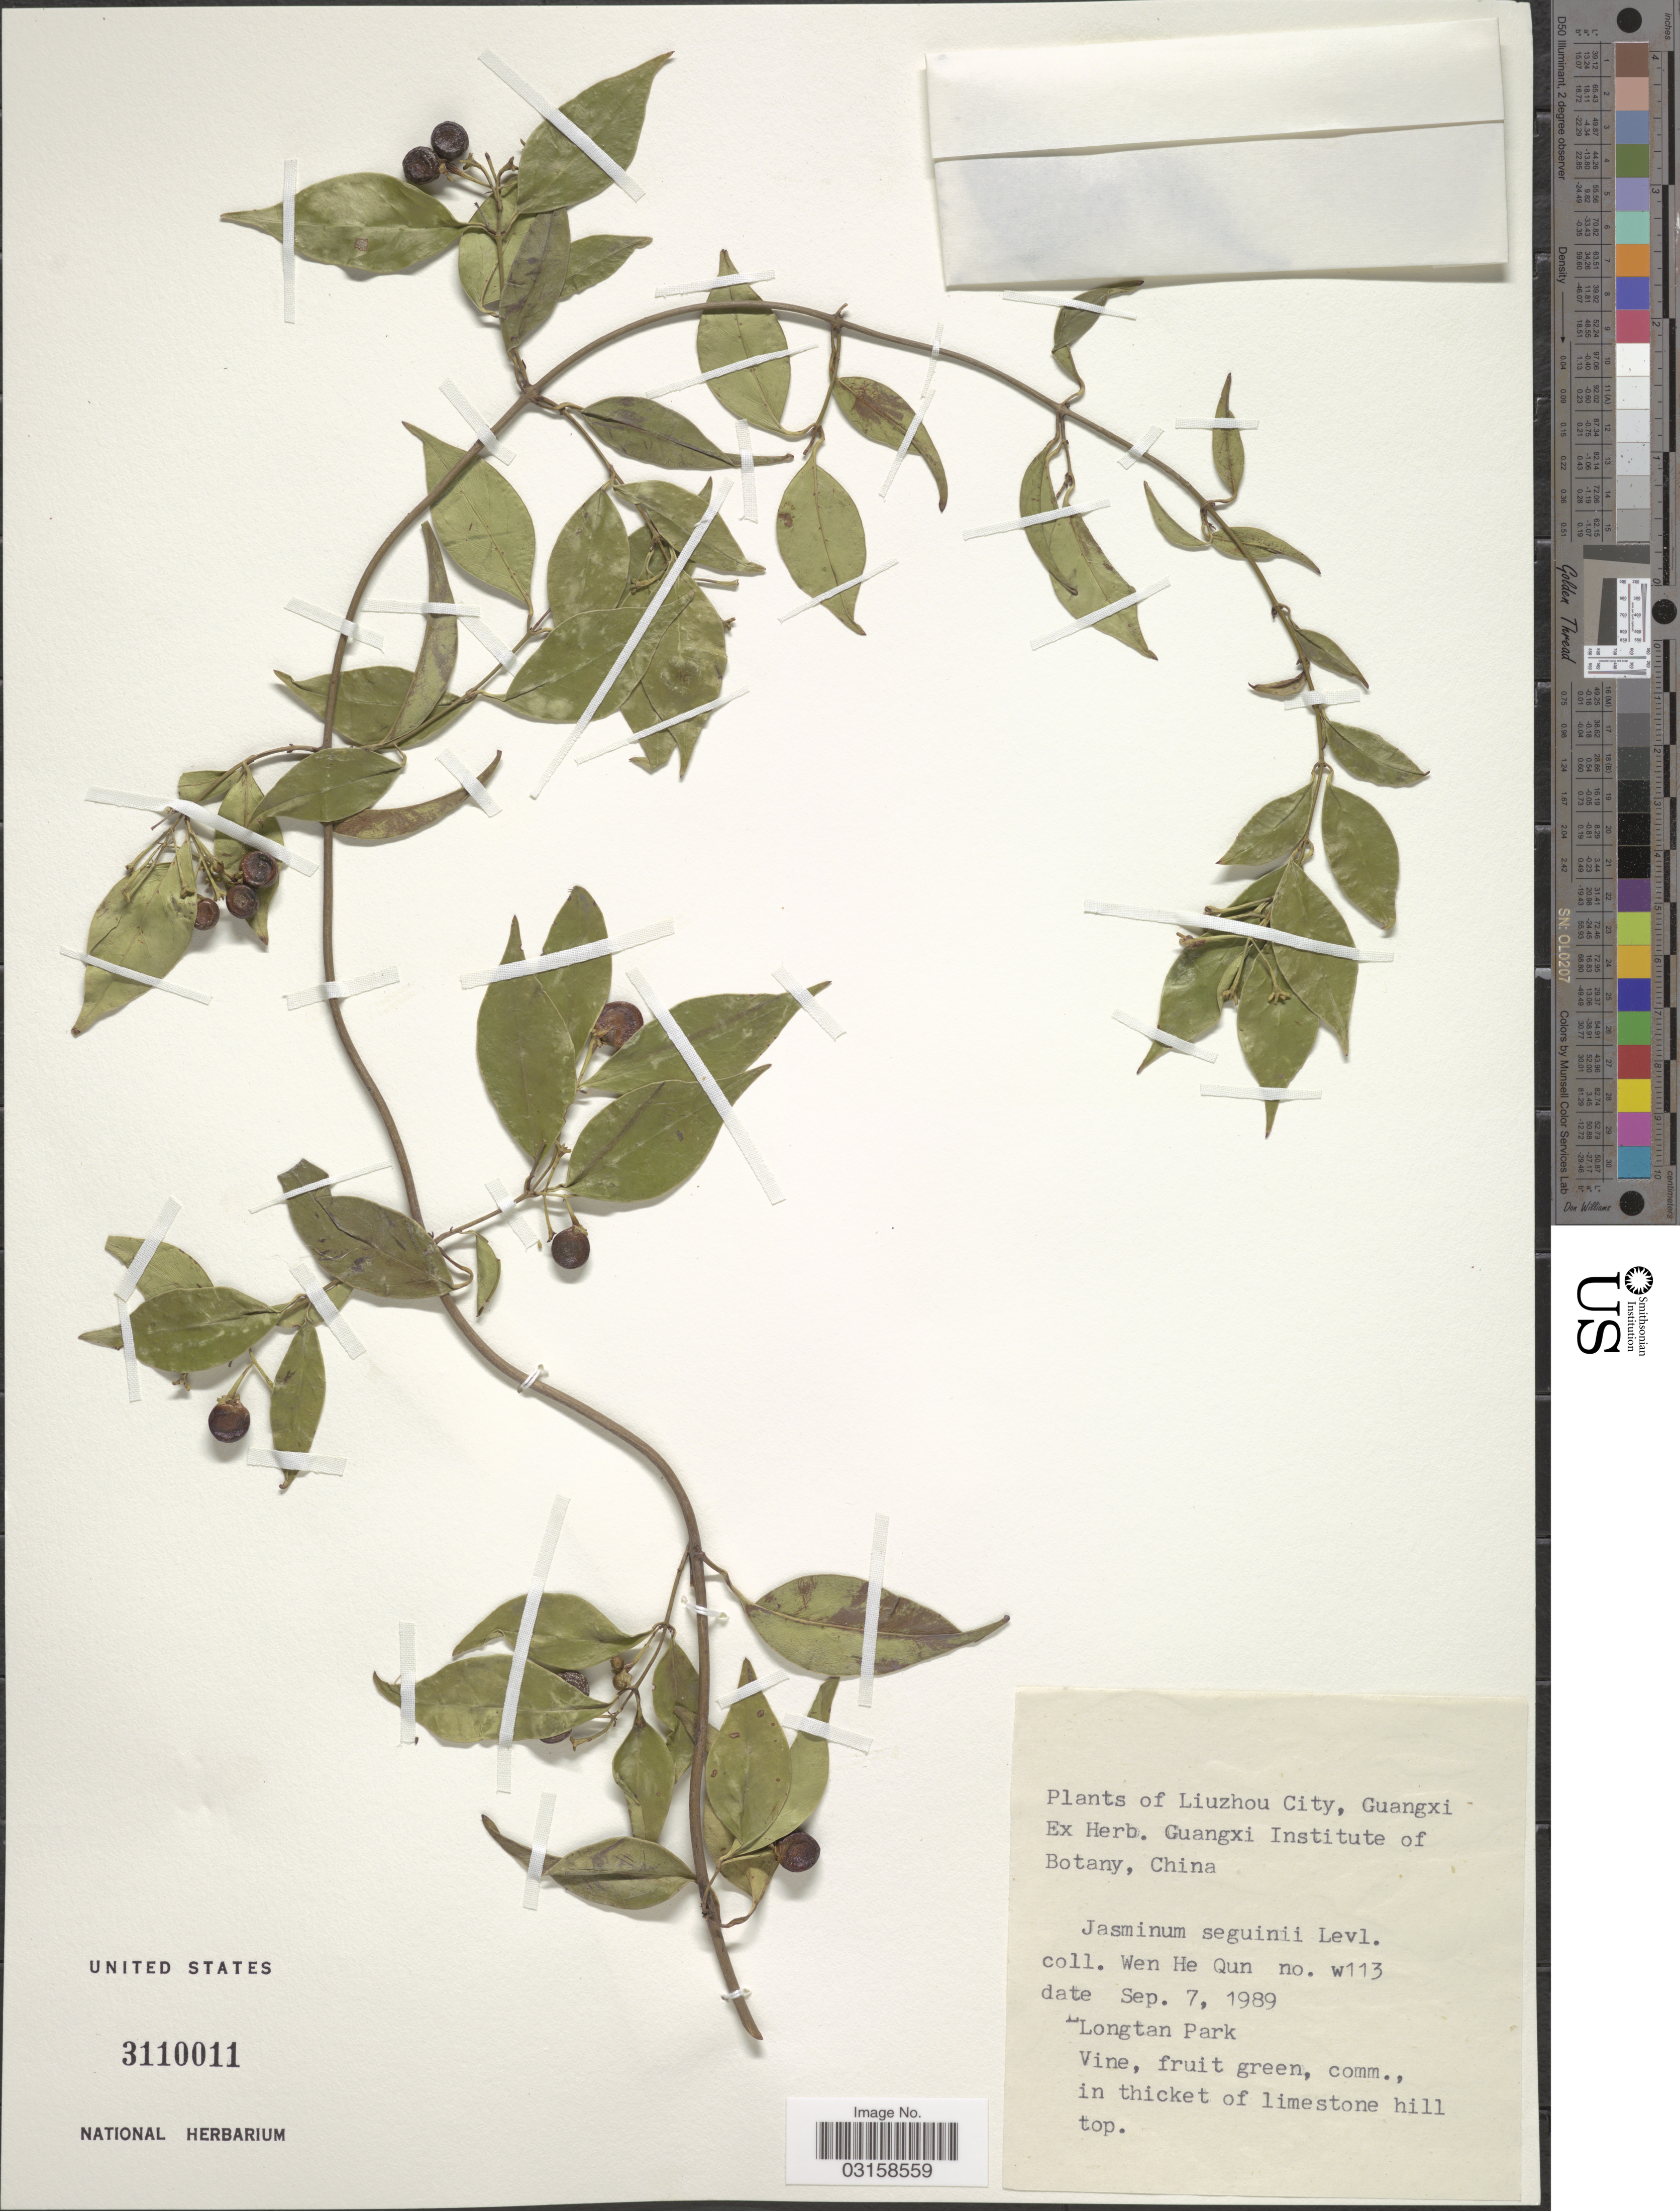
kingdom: Plantae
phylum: Tracheophyta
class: Magnoliopsida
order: Lamiales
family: Oleaceae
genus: Jasminum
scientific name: Jasminum seguinii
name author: H. Lév.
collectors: H. Wen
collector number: W113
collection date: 1989-09-07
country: China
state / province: Guangxi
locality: Liuzhou City. Longtan Park.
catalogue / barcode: US 3110011